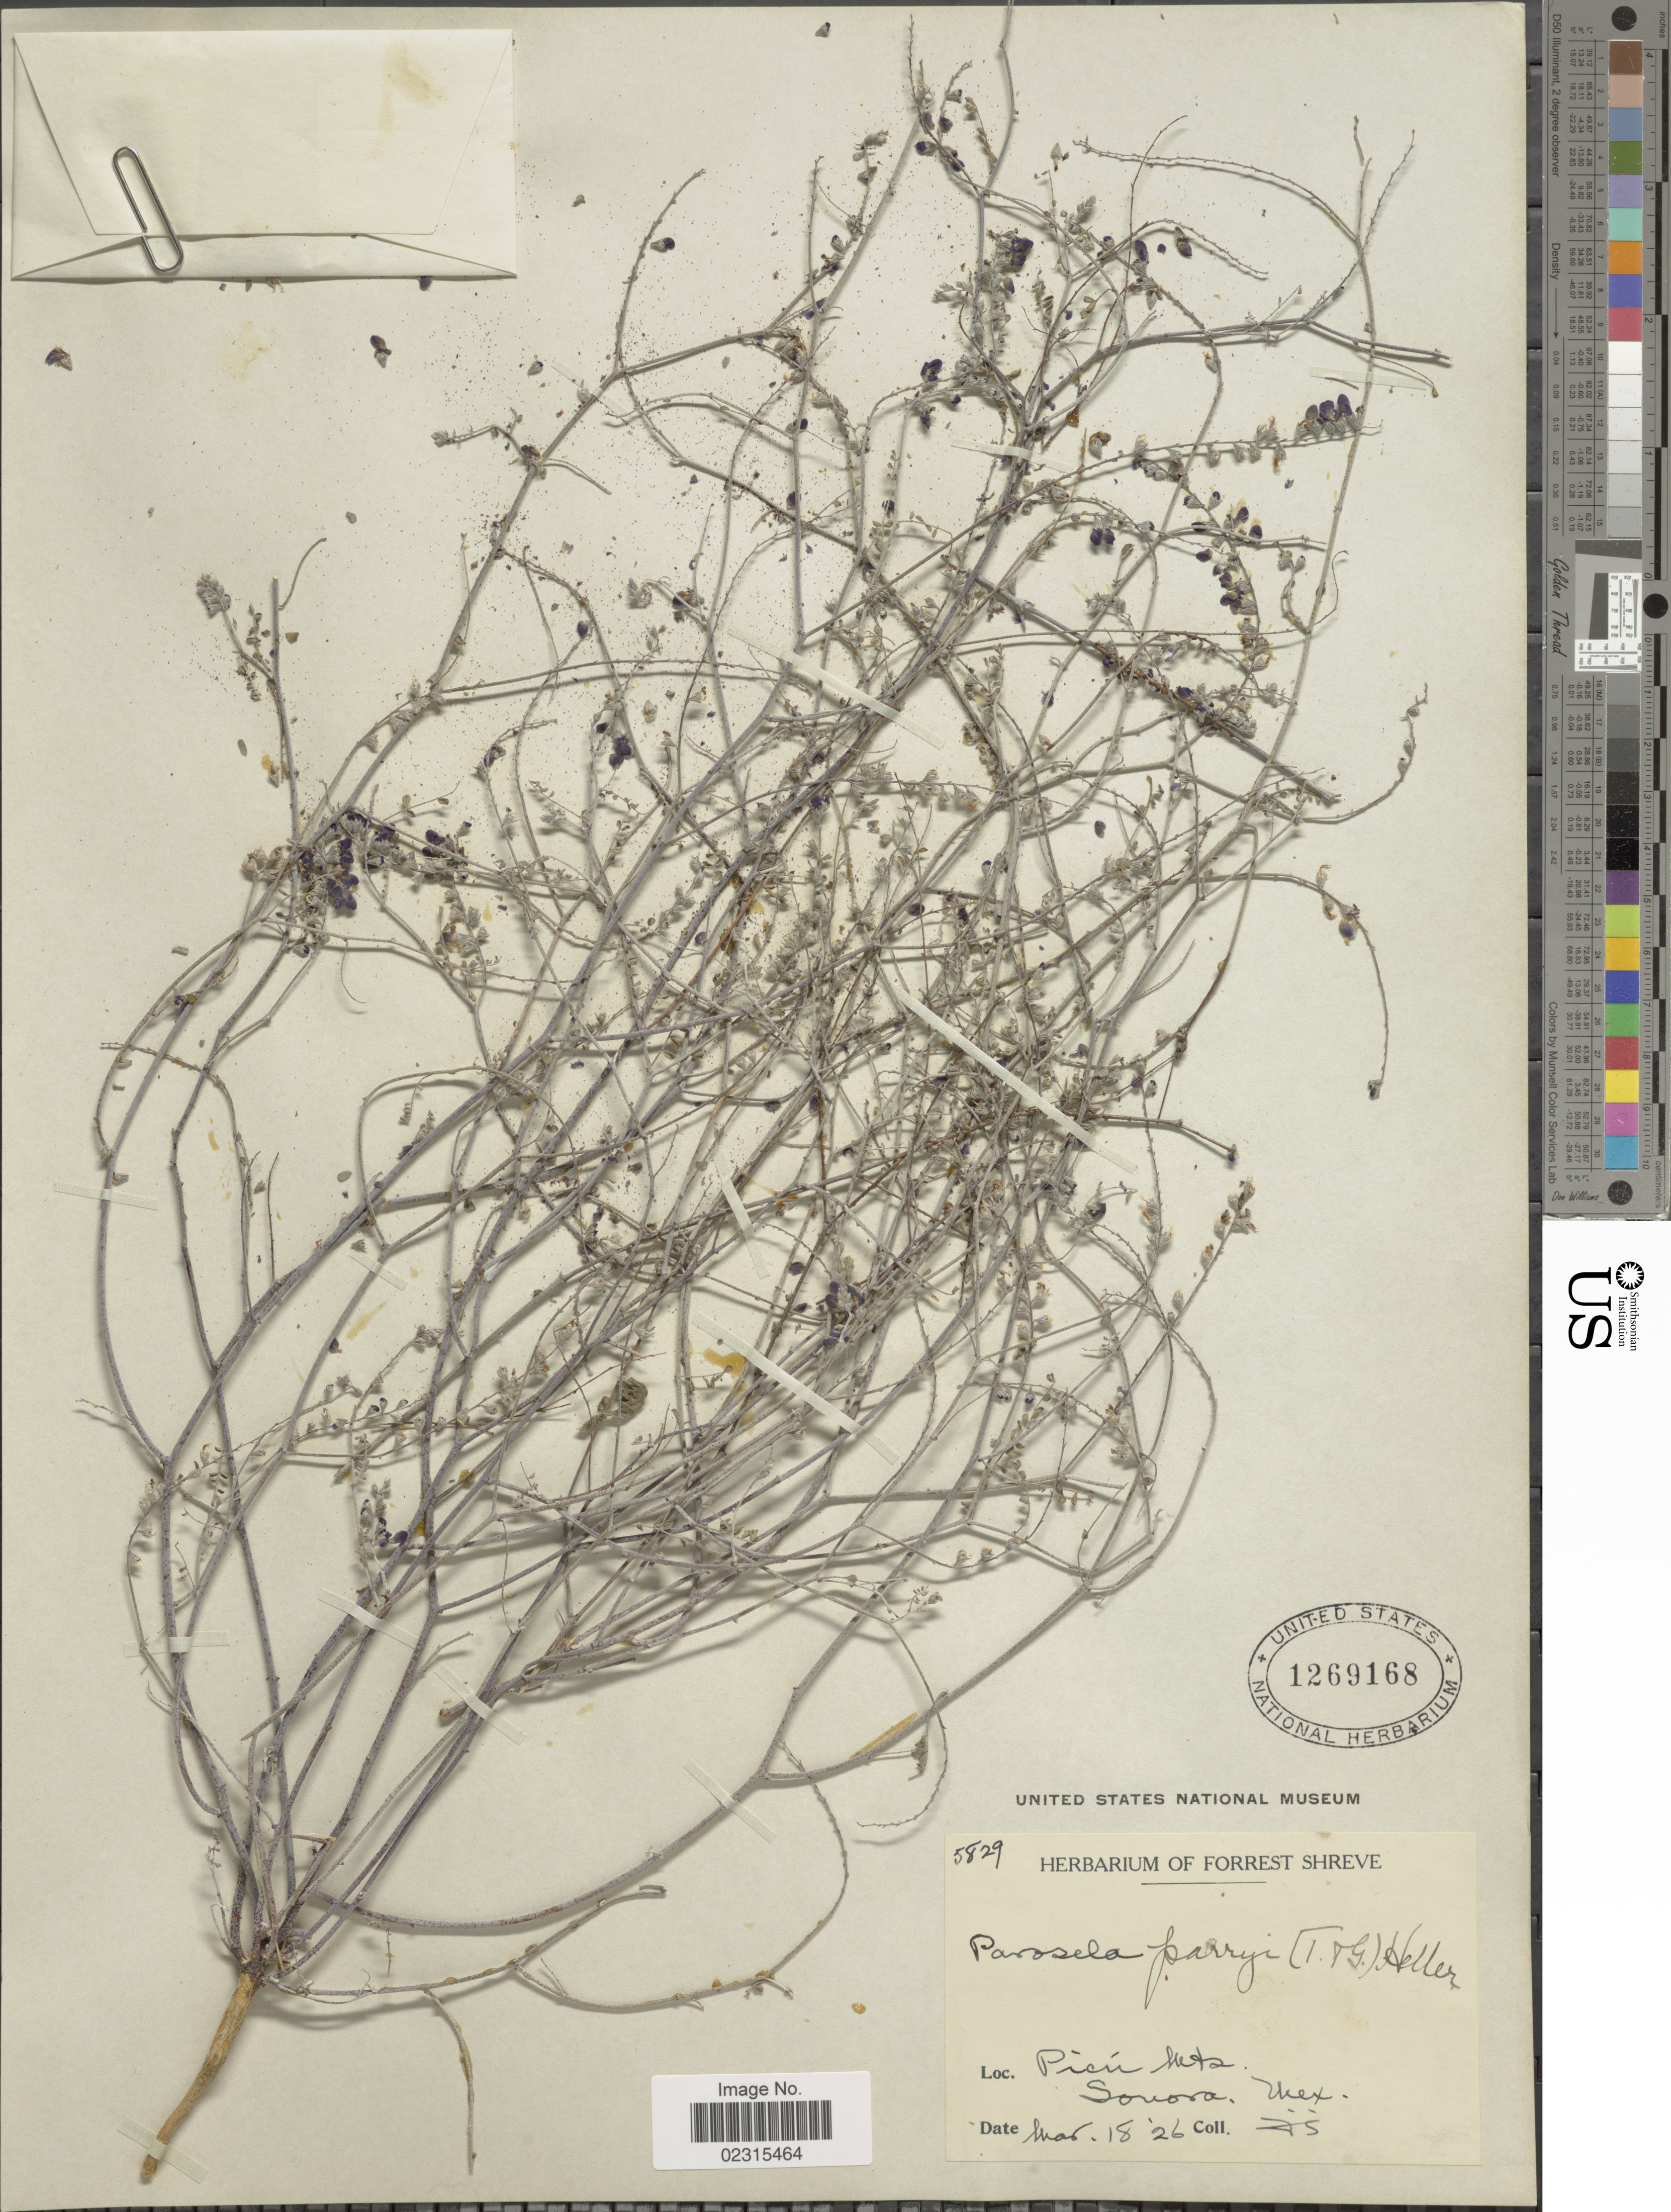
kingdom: Plantae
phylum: Tracheophyta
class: Magnoliopsida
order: Fabales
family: Fabaceae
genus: Marina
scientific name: Marina parryi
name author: (Torr. & A. Gray) Barneby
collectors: F. Shreve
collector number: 5829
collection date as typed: Transcribed d/m/y: 18/3/26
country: Mexico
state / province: Sonora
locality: Picu Mts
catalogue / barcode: US 1269168